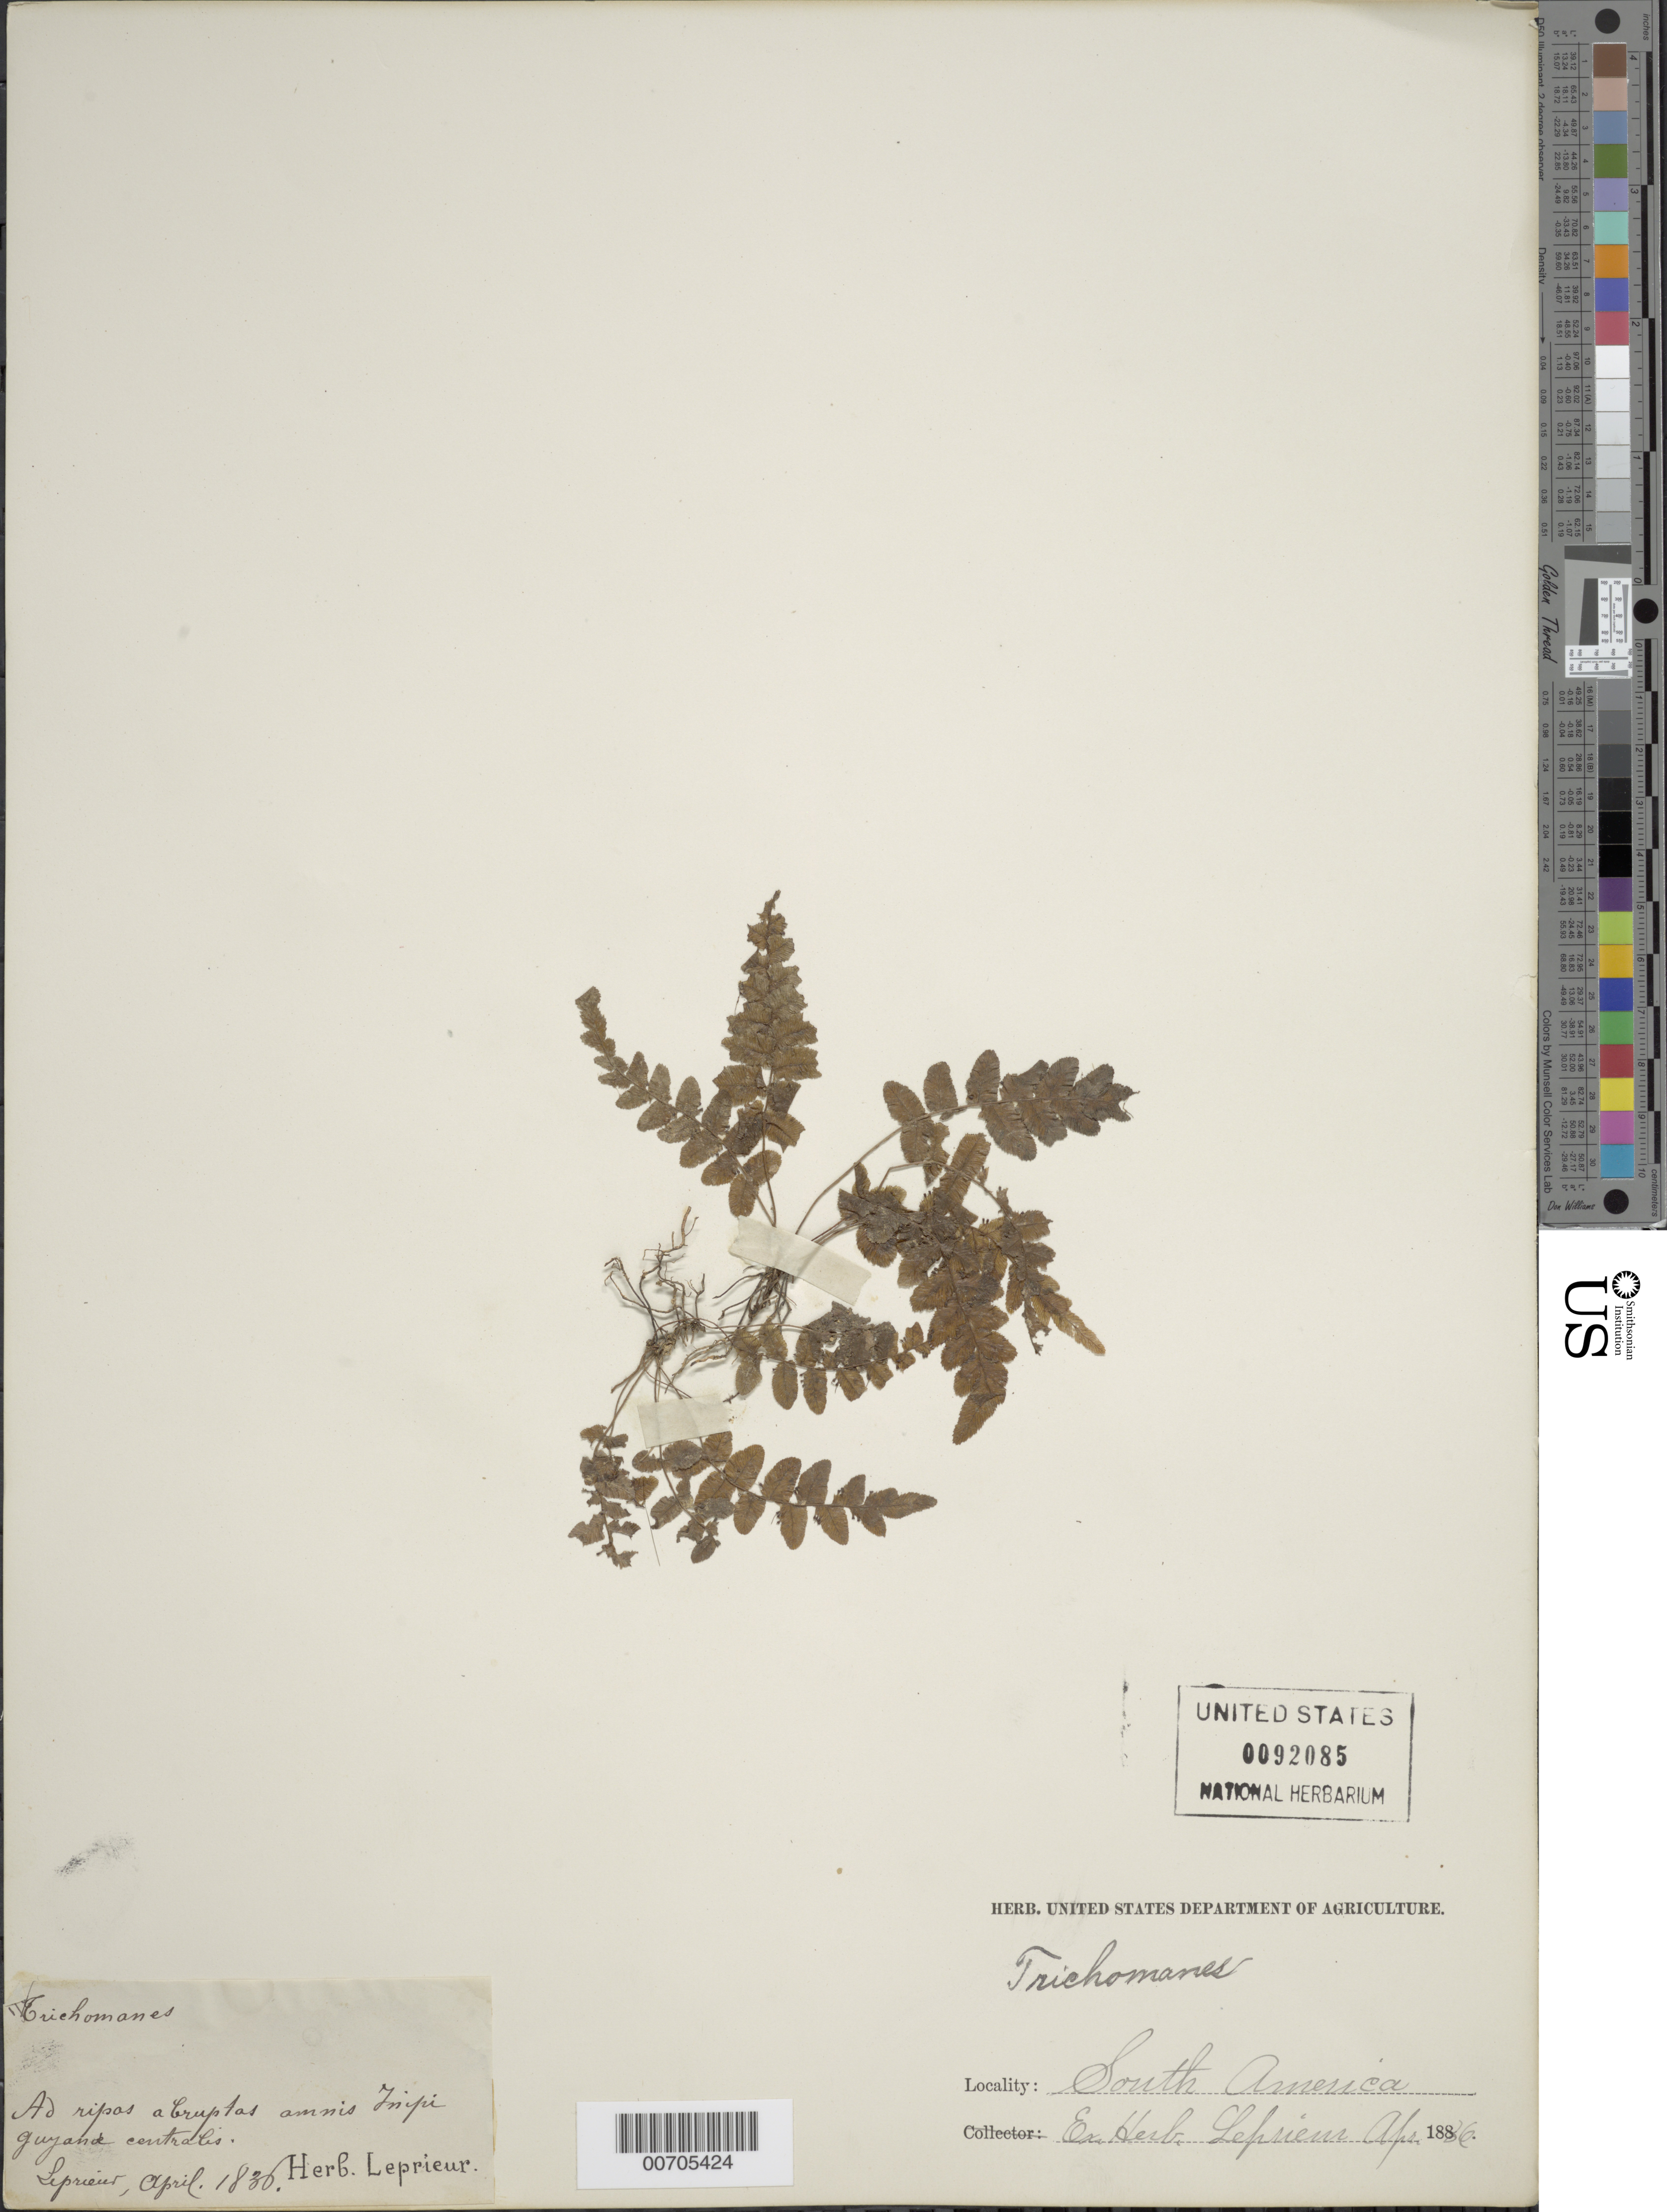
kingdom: Plantae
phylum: Tracheophyta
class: Polypodiopsida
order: Hymenophyllales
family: Hymenophyllaceae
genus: Trichomanes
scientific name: Trichomanes pinnatum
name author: Hedw.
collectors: F. M. R. Leprieur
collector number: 198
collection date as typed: April 1836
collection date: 1836-04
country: French Guiana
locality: Inipi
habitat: Ad ripas abruptas amnis Inipi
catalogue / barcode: US 92085